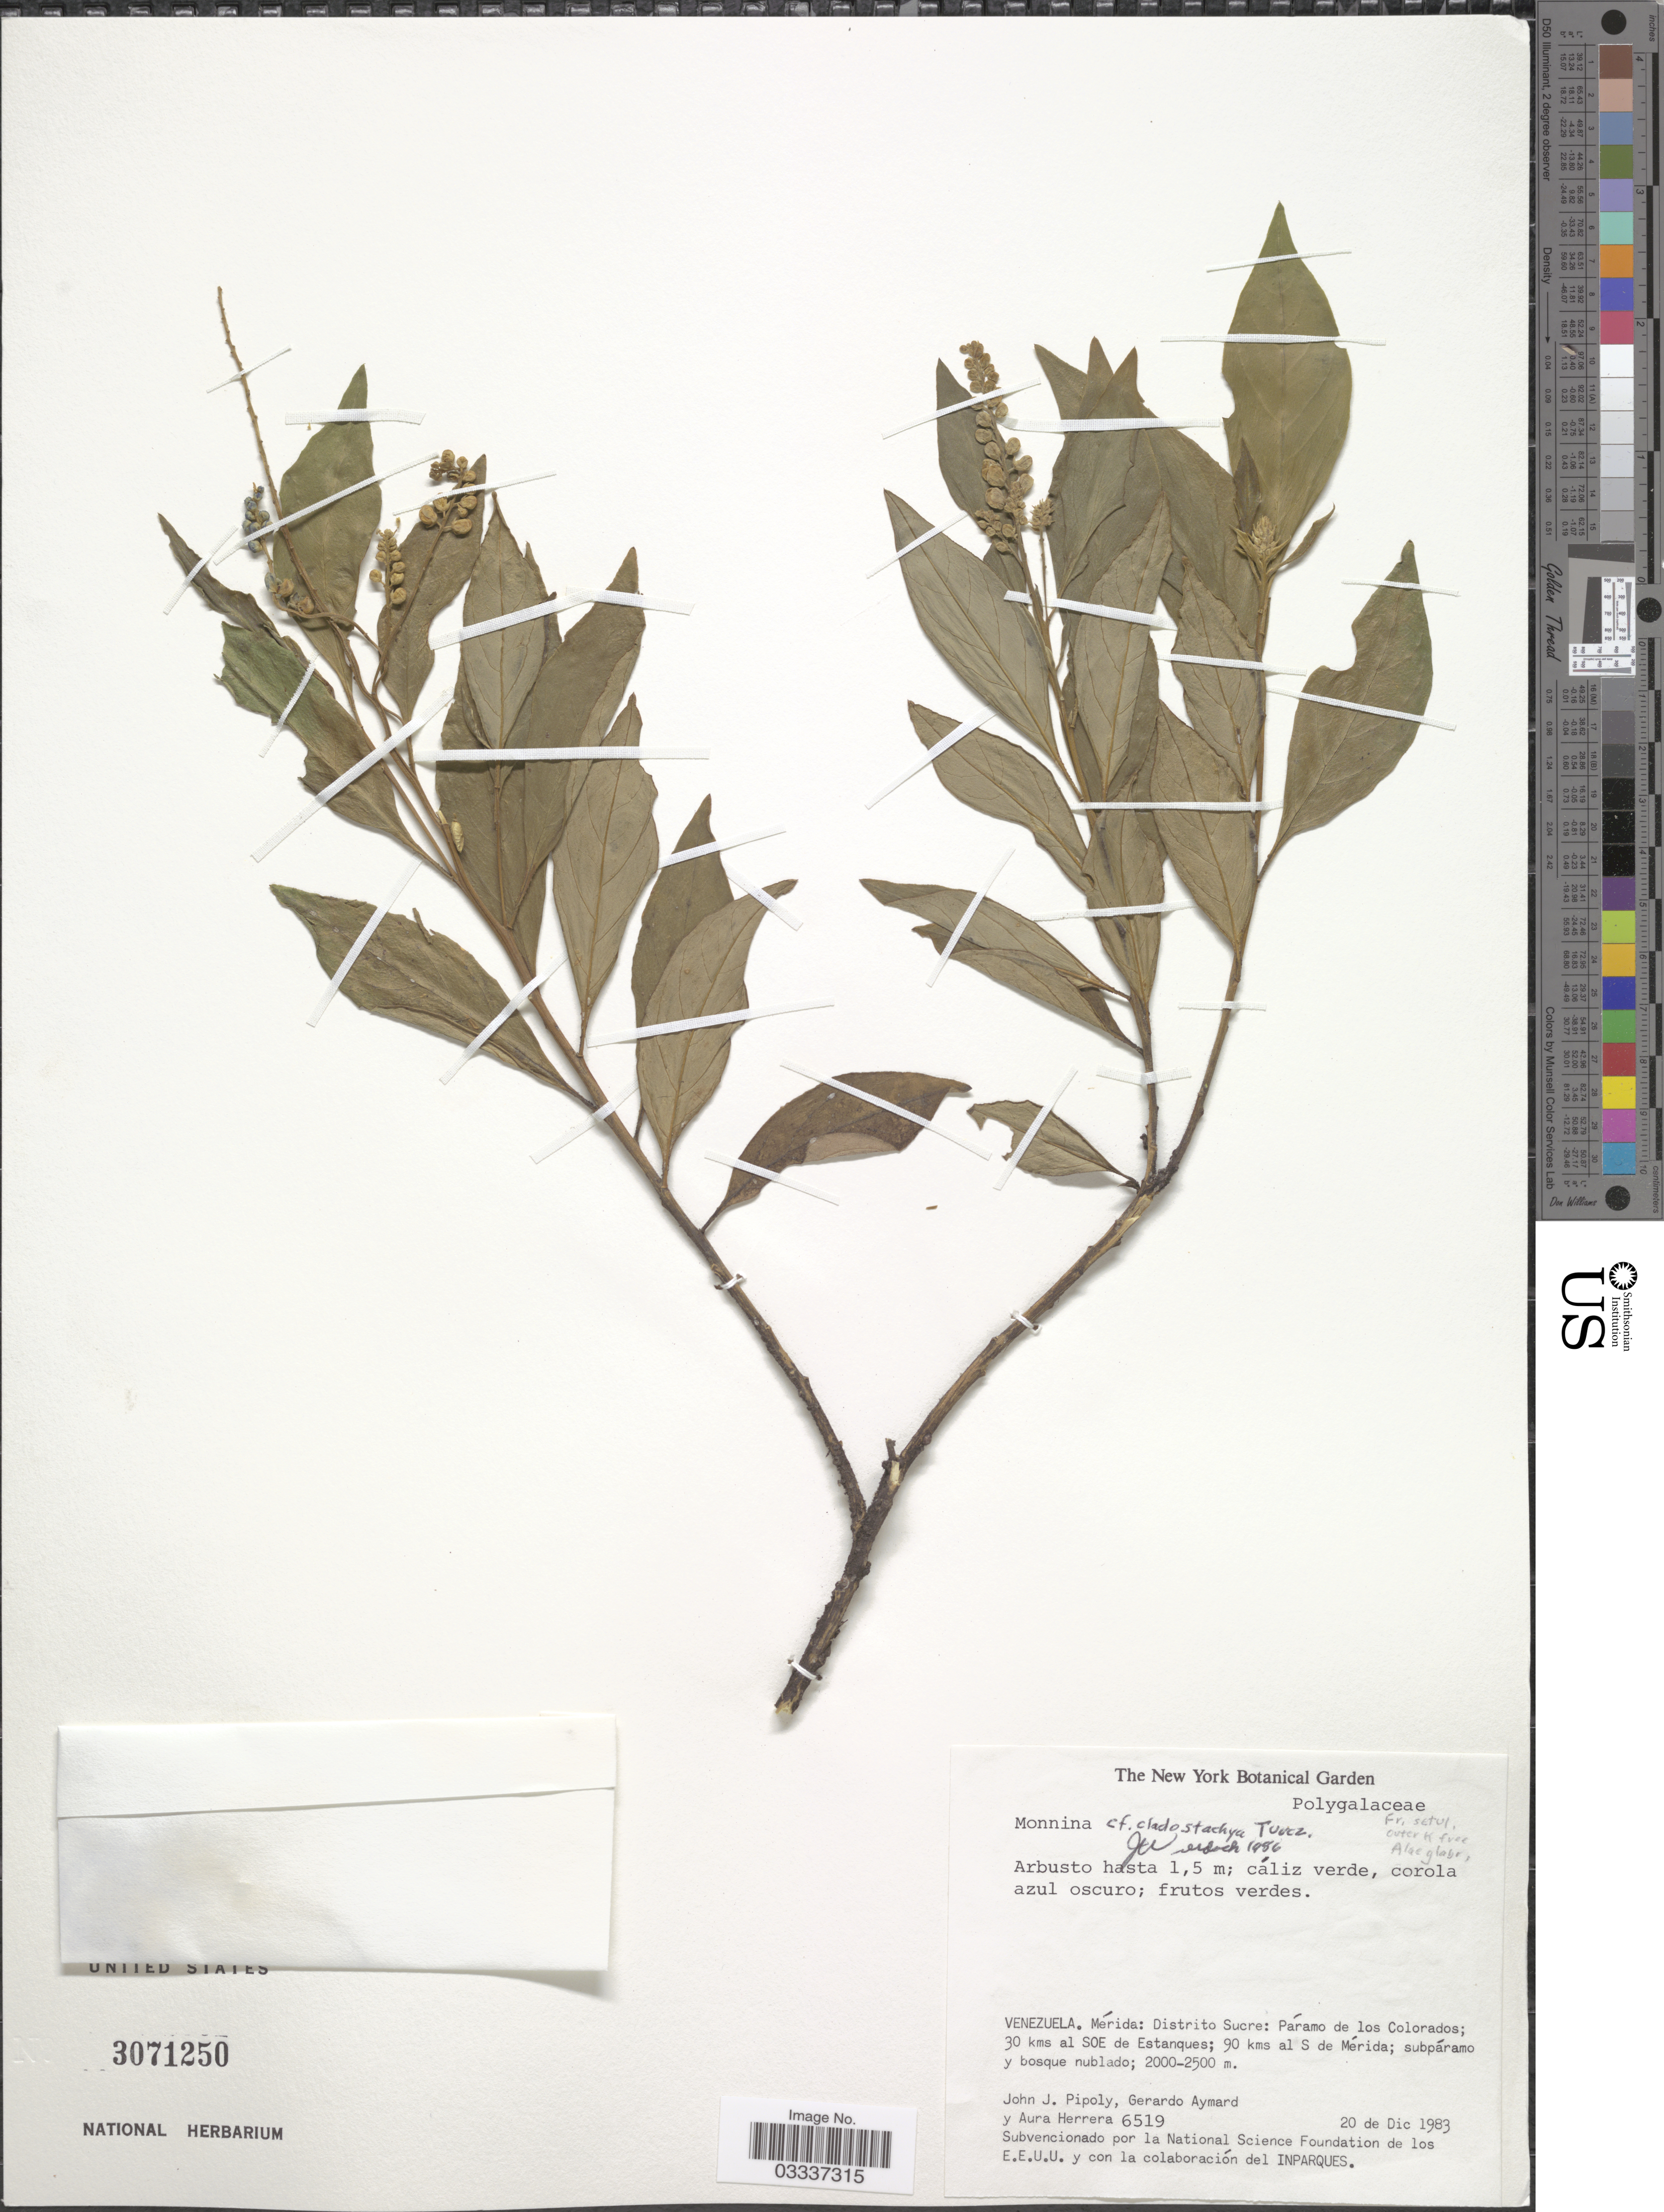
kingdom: Plantae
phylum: Tracheophyta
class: Magnoliopsida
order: Fabales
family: Polygalaceae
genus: Monnina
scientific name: Monnina cladostachya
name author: Turcz.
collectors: J. J. Pipoly, G. A. Aymard & A. Herrera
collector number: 6519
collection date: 1983-12-20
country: Venezuela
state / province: Mérida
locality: Distrito Sucre: Páramo de los Colorados; 30 kms al SOE de Estanques; 90 kms al S de Mérida.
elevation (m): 2000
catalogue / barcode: US 3071250